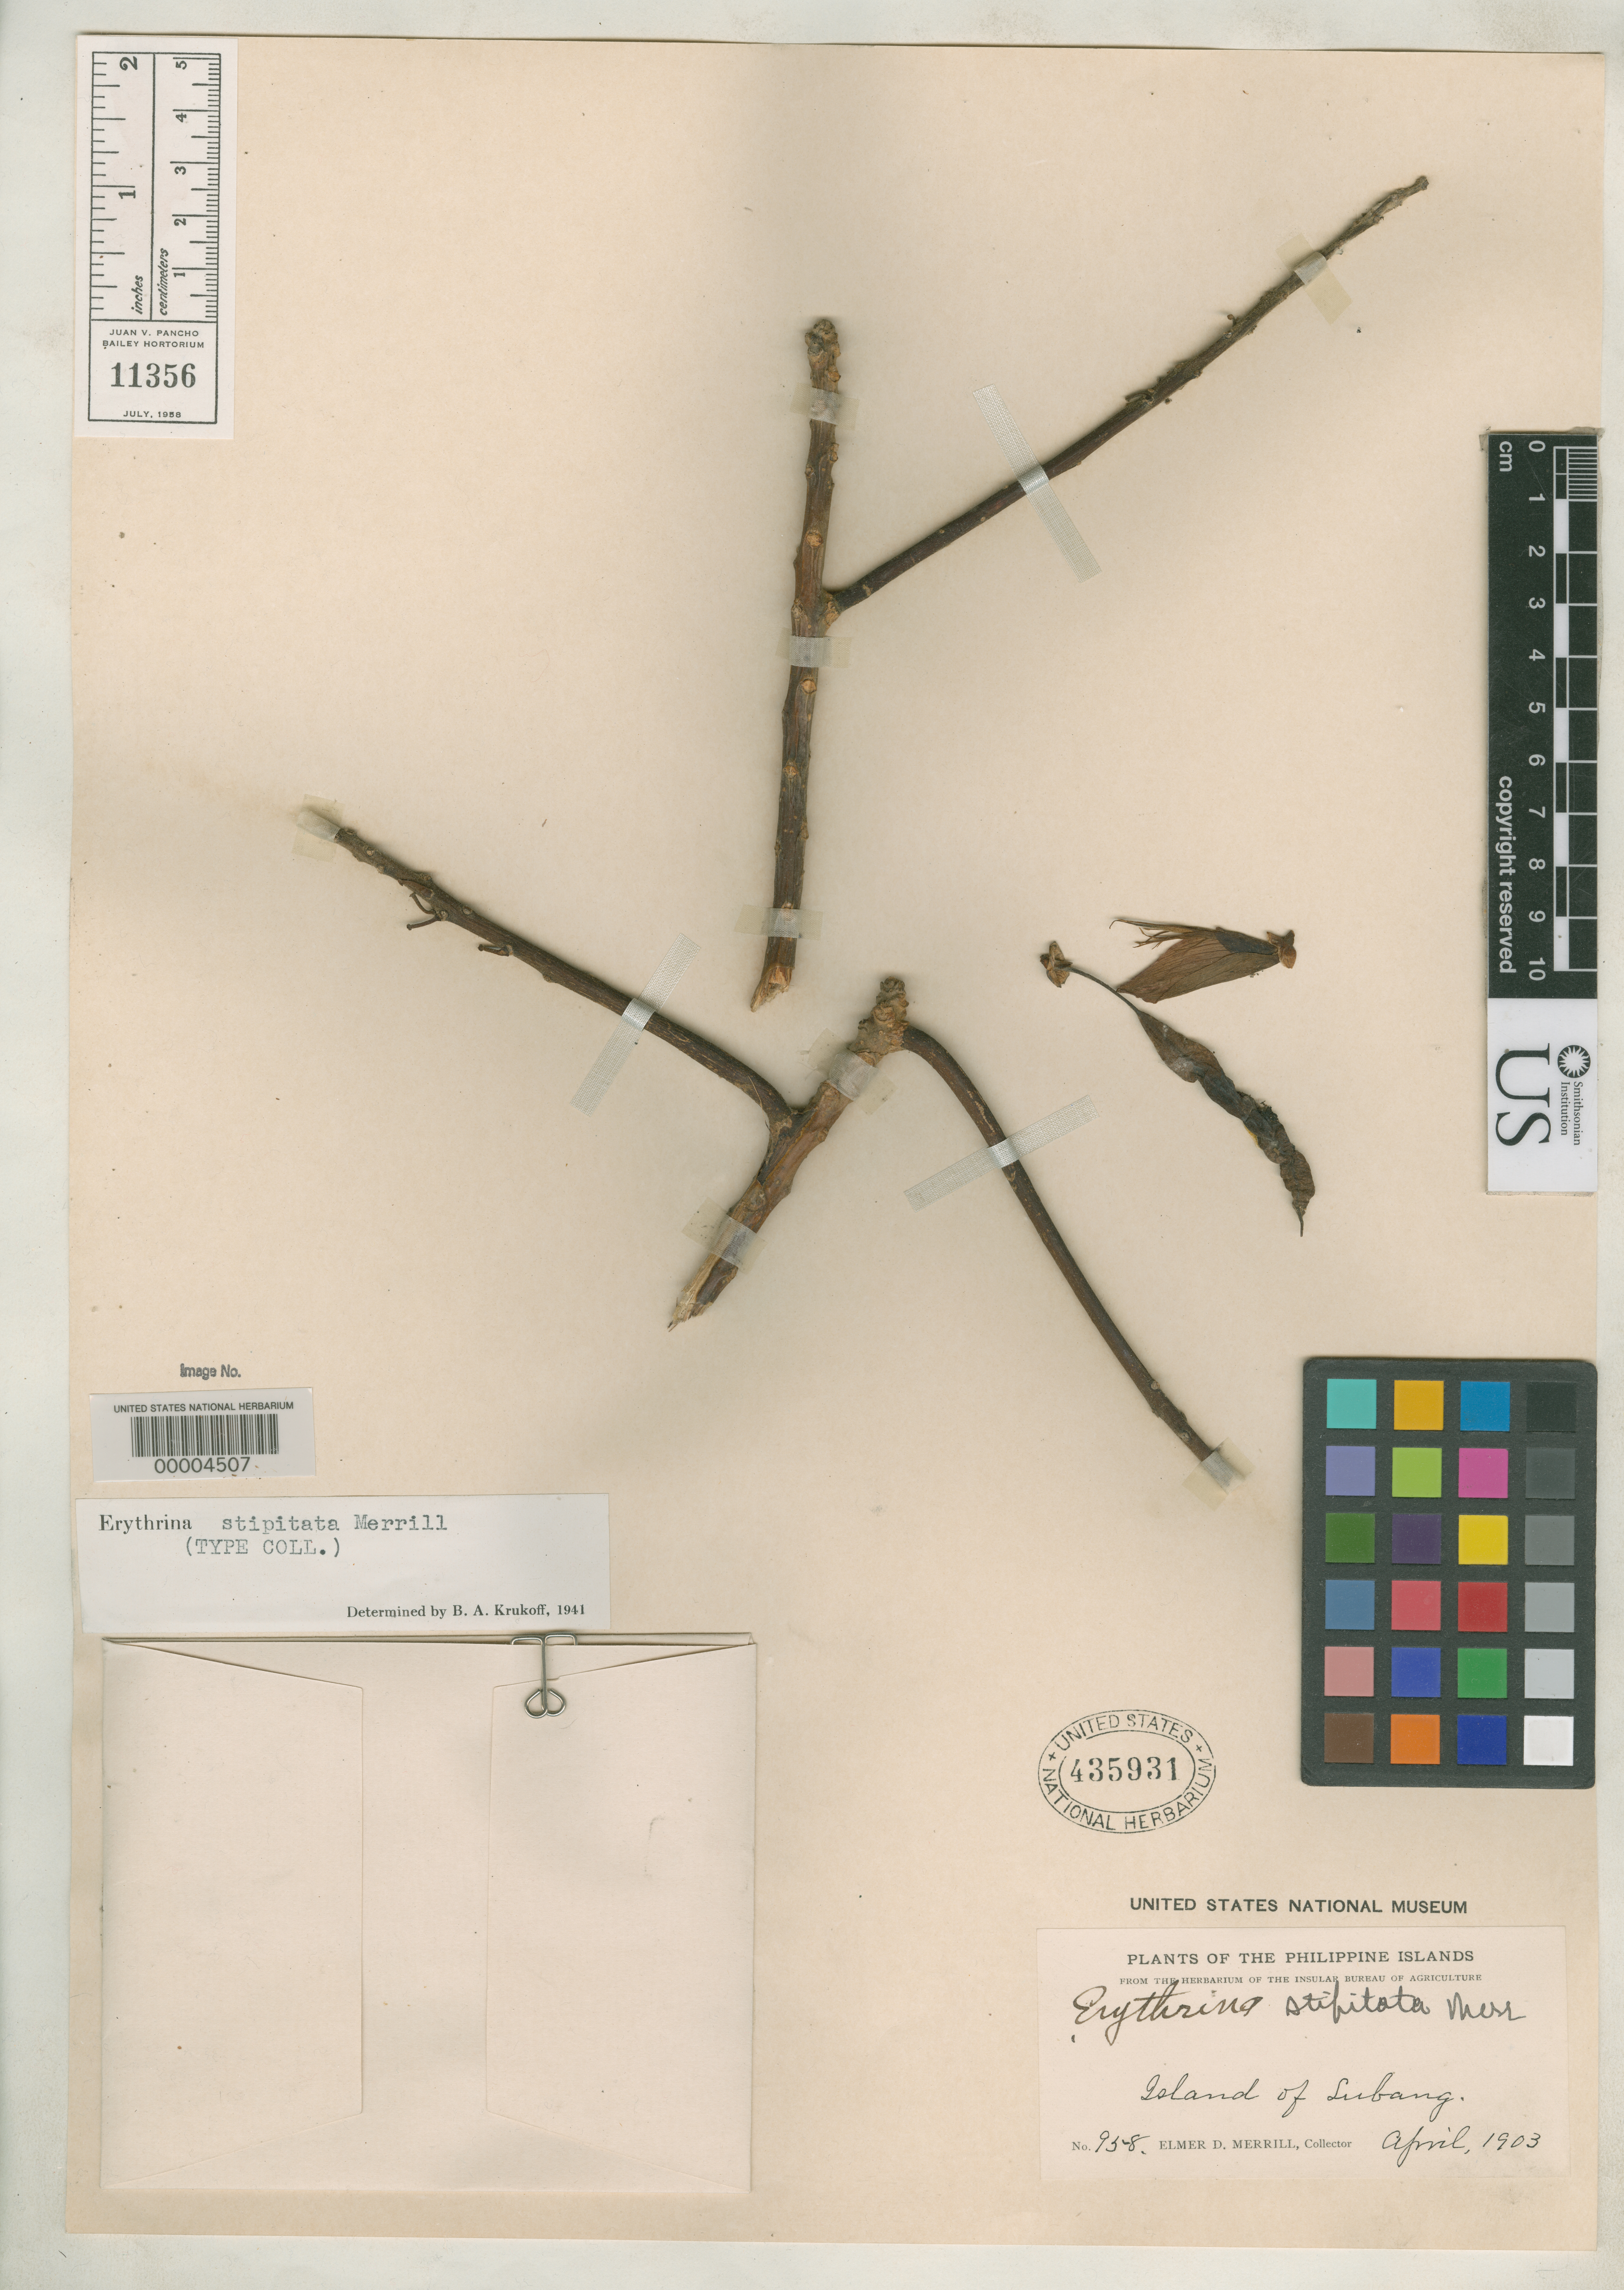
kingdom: Plantae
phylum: Tracheophyta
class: Magnoliopsida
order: Fabales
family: Fabaceae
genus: Erythrina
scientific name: Erythrina stipitata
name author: Merr.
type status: Isotype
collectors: E. D. Merrill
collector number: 958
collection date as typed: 07 Apr 1903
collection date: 1903-04-07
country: Philippines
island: Lubang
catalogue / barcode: US 435931